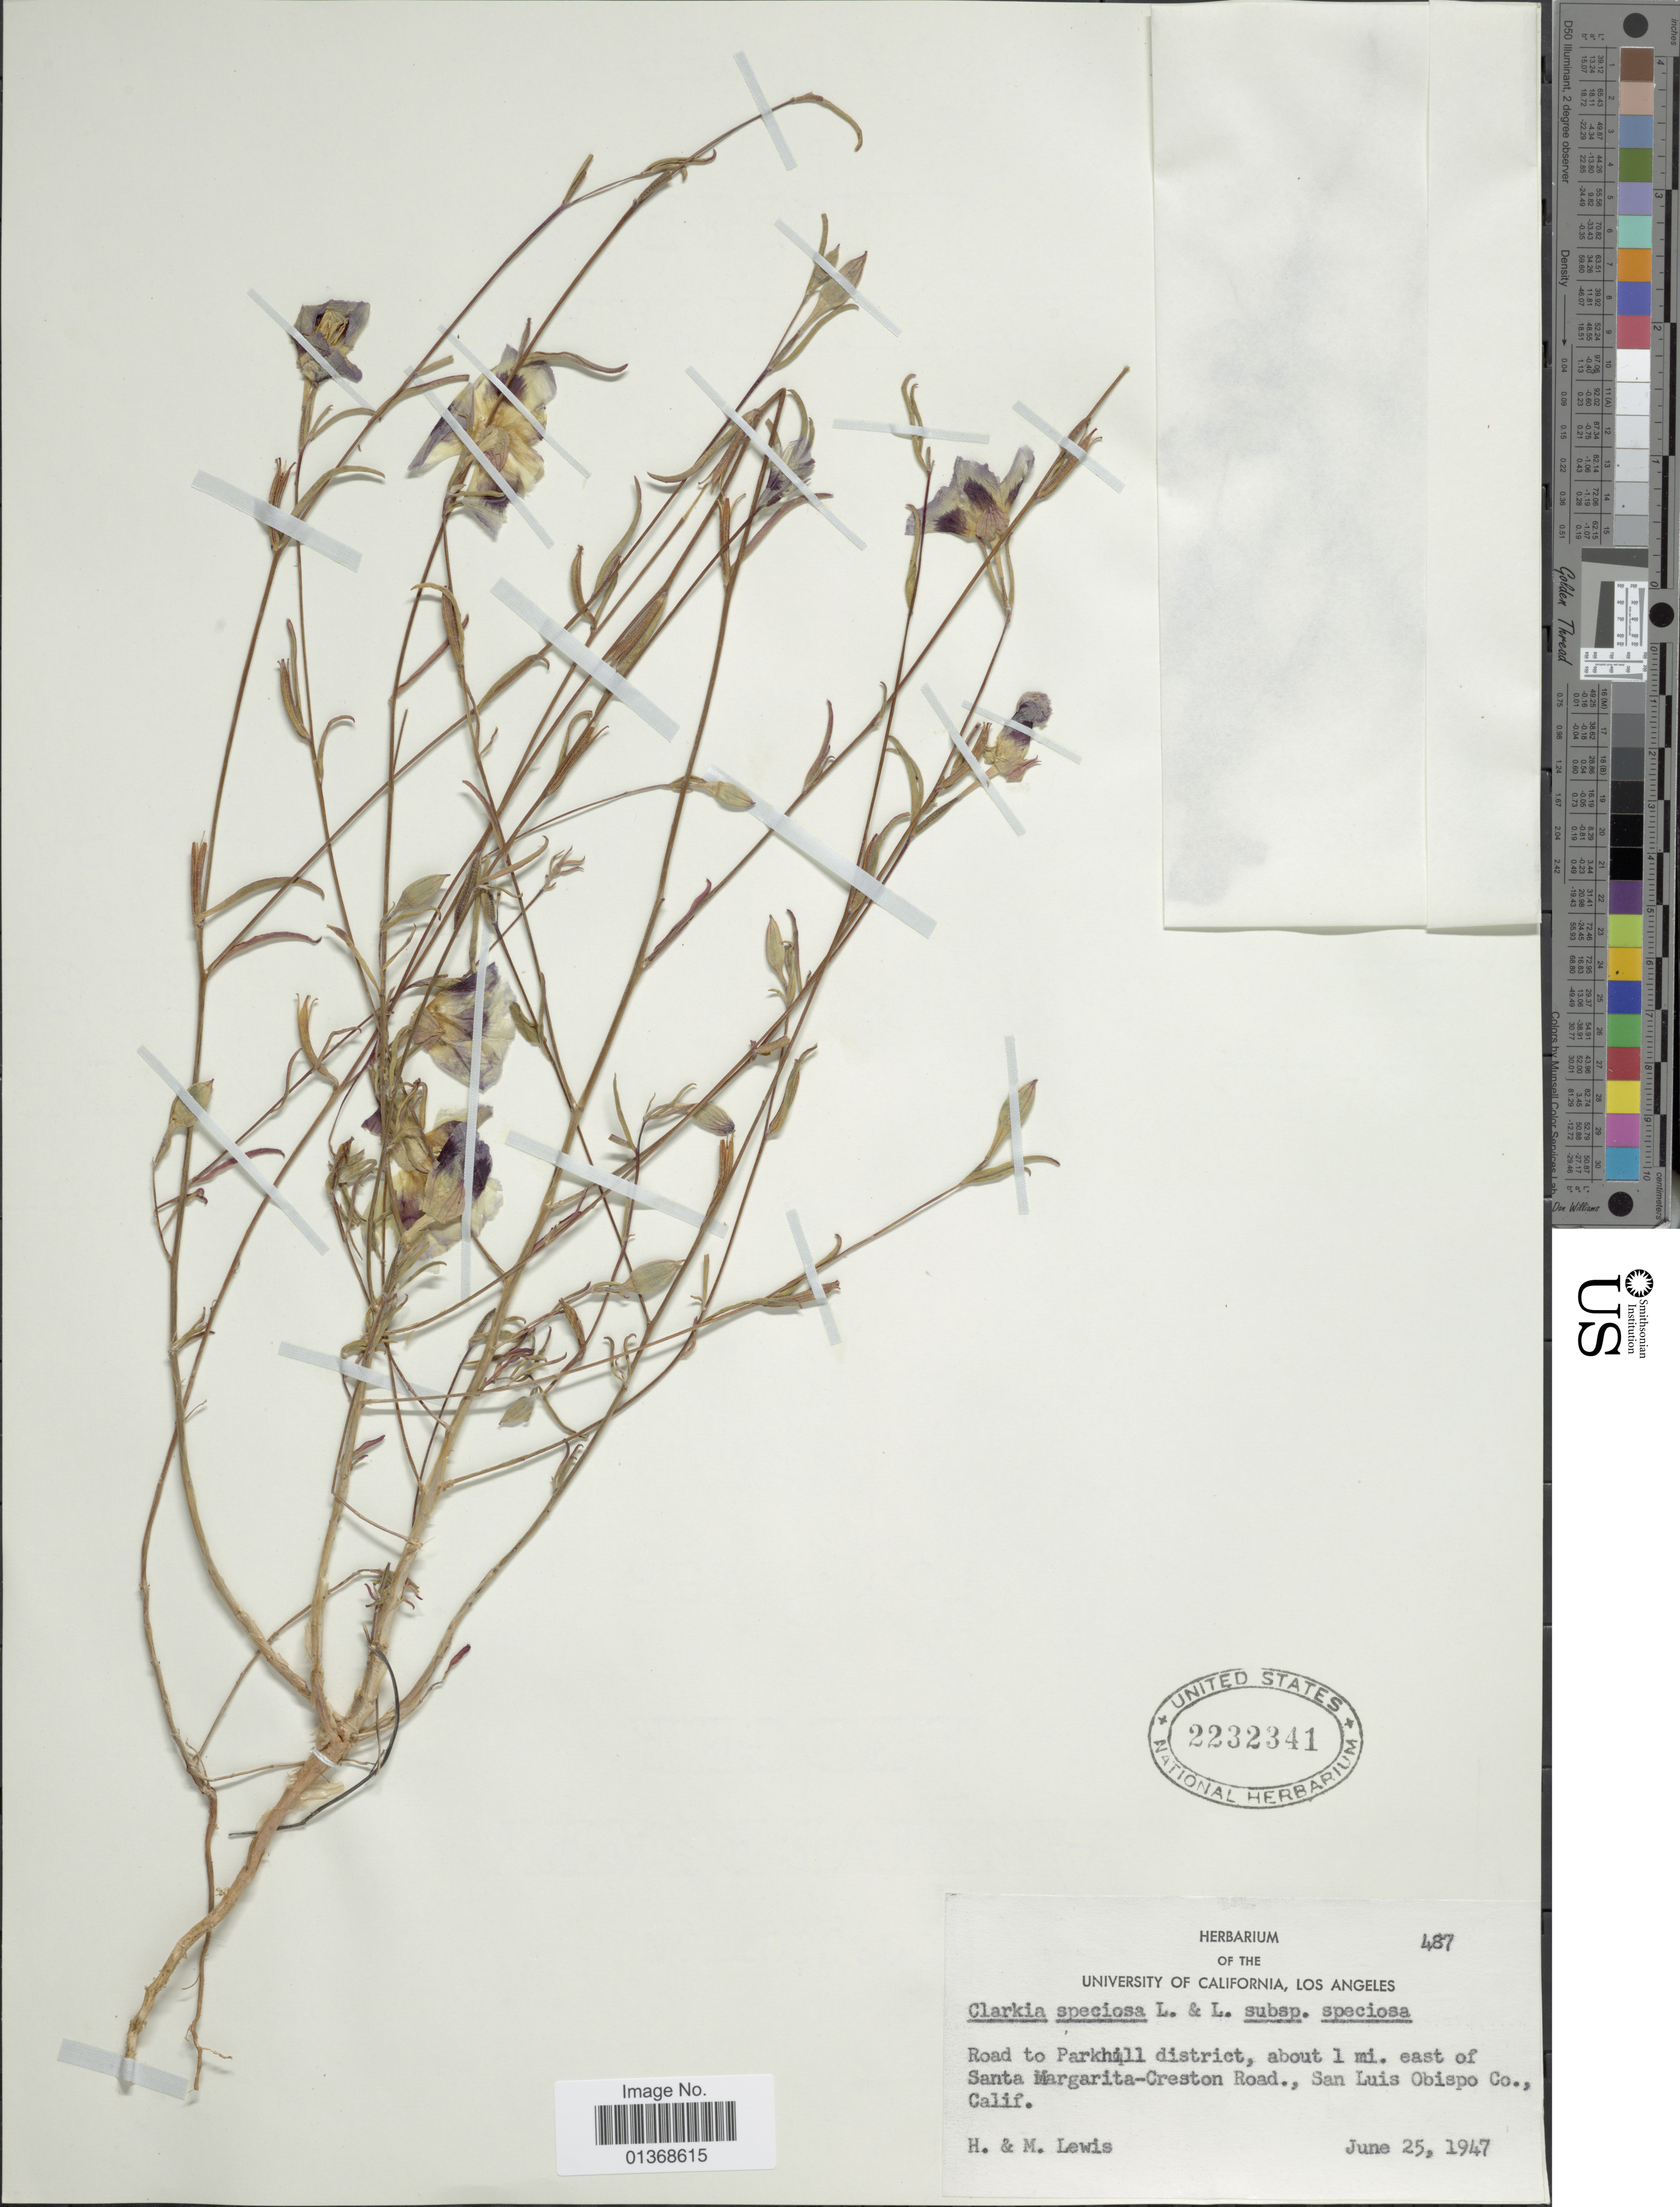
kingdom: Plantae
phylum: Tracheophyta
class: Magnoliopsida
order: Myrtales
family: Onagraceae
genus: Clarkia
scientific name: Clarkia speciosa subsp. speciosa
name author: F. H. Lewis & M.E. Lewis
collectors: H. Lewis & M. Lewis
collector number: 487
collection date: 1947-06-25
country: United States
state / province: California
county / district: San Luis Obispo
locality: Road to Parkhill district, about 1 mi. east of Santa Margarita-Creston Road., San Luis Obispo Co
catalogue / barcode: US 2232341